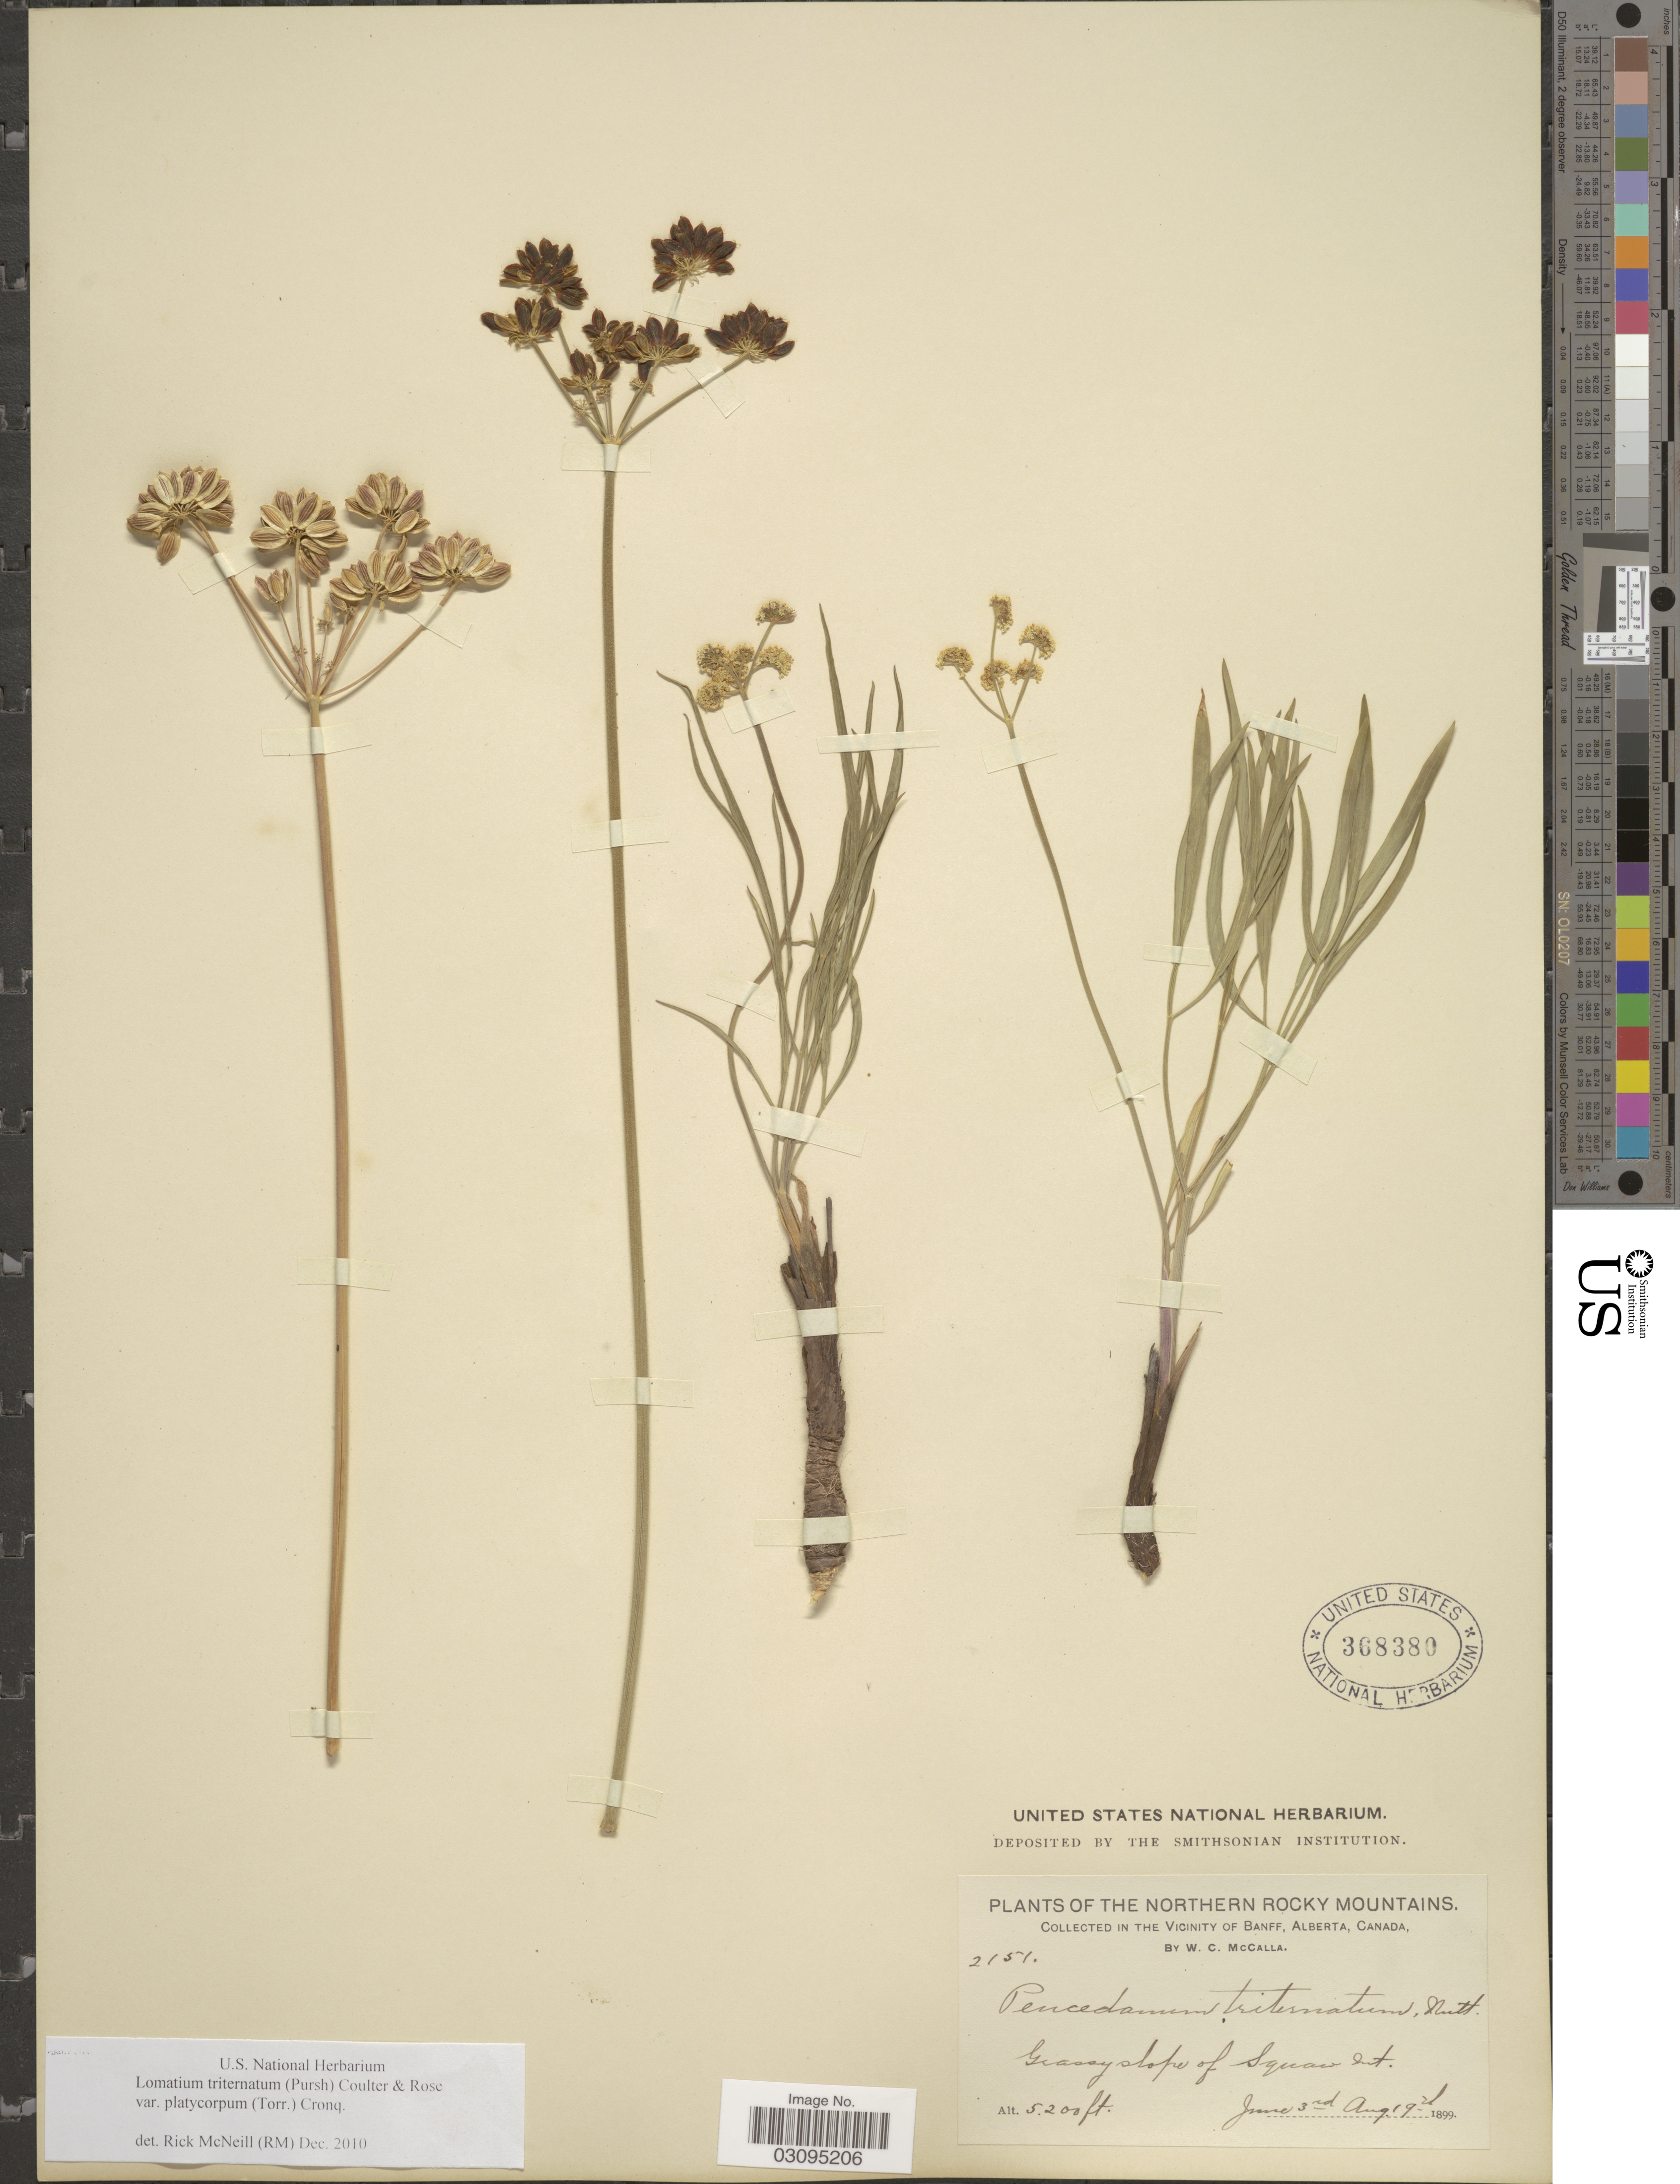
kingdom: Plantae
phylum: Tracheophyta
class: Magnoliopsida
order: Apiales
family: Apiaceae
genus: Lomatium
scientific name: Lomatium triternatum var. platycarpum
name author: (Torr.) B. Boivin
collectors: W. McCalla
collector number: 2151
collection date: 1899-06-03/1899-08-19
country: Canada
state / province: Alberta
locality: Northern Rocky Mountains, in the vicinity of Banff, Alberta, Grassy slope of Squaw mt.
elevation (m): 1585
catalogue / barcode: US 368380